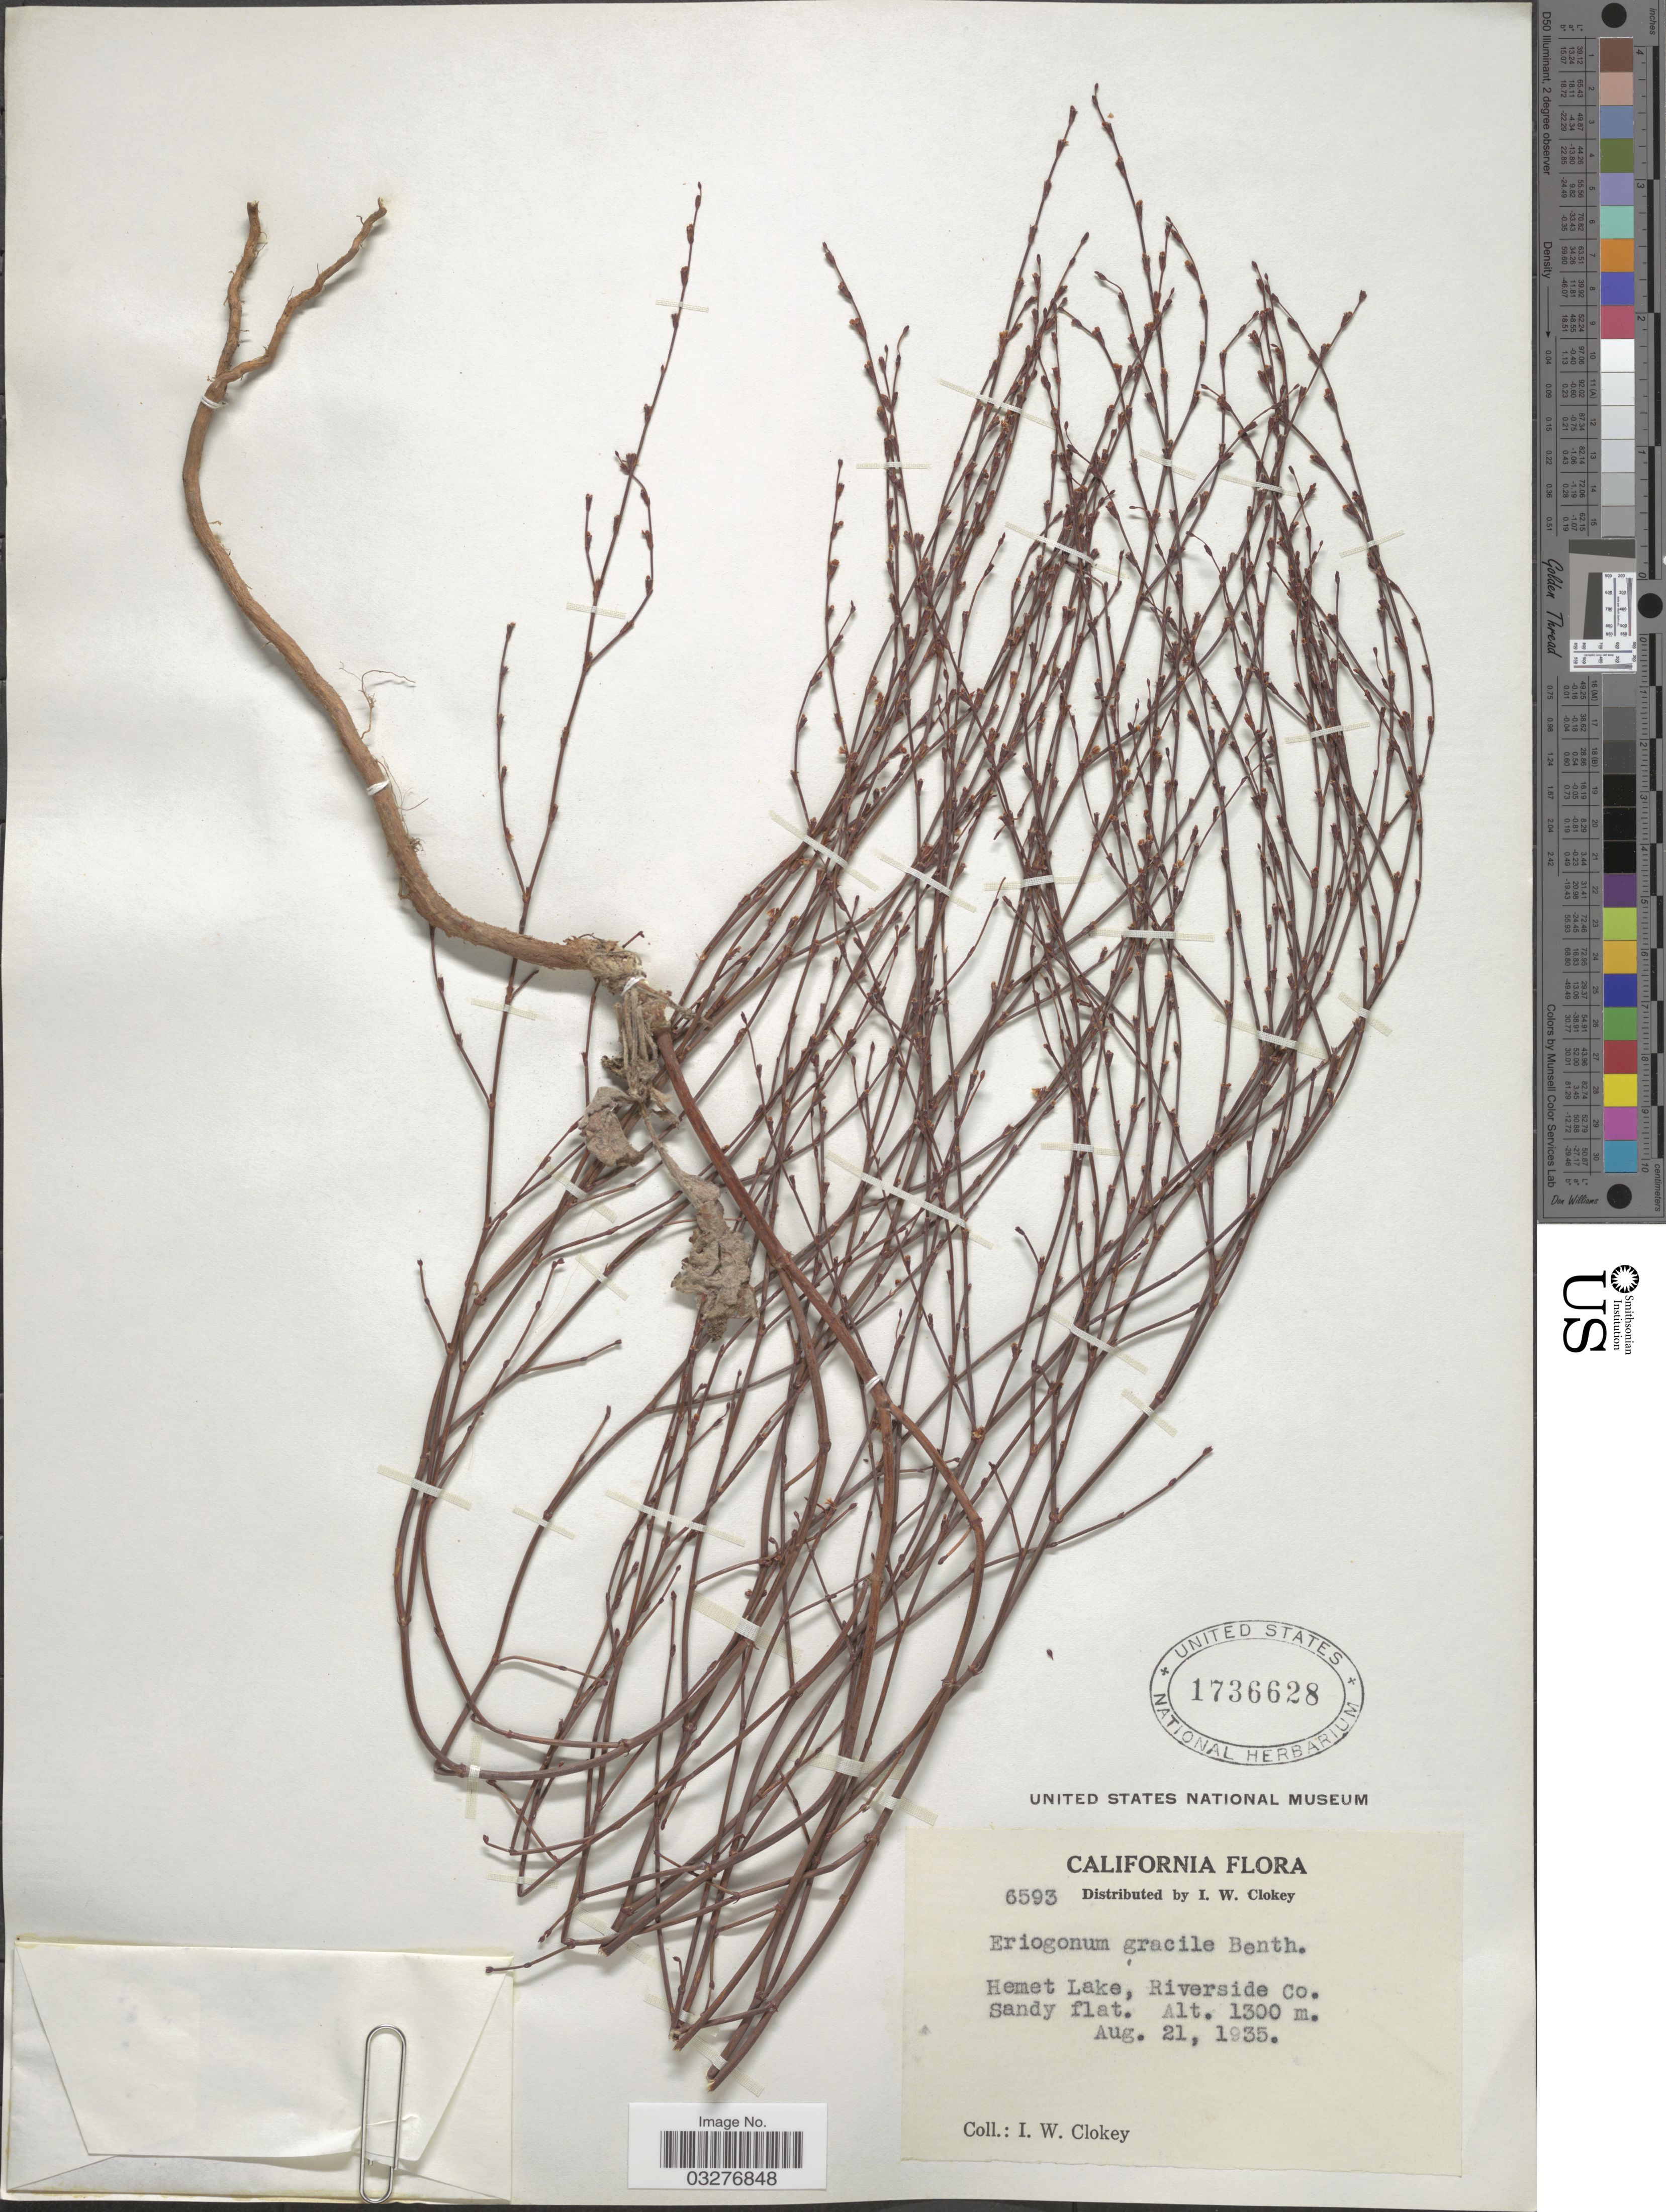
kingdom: Plantae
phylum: Tracheophyta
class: Magnoliopsida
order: Caryophyllales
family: Polygonaceae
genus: Eriogonum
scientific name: Eriogonum gracile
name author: Benth.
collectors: I. W. Clokey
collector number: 6593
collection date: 1935-08-21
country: United States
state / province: California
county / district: Riverside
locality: Hemet Lake, Riverside Co.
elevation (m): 1300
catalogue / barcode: US 1736628